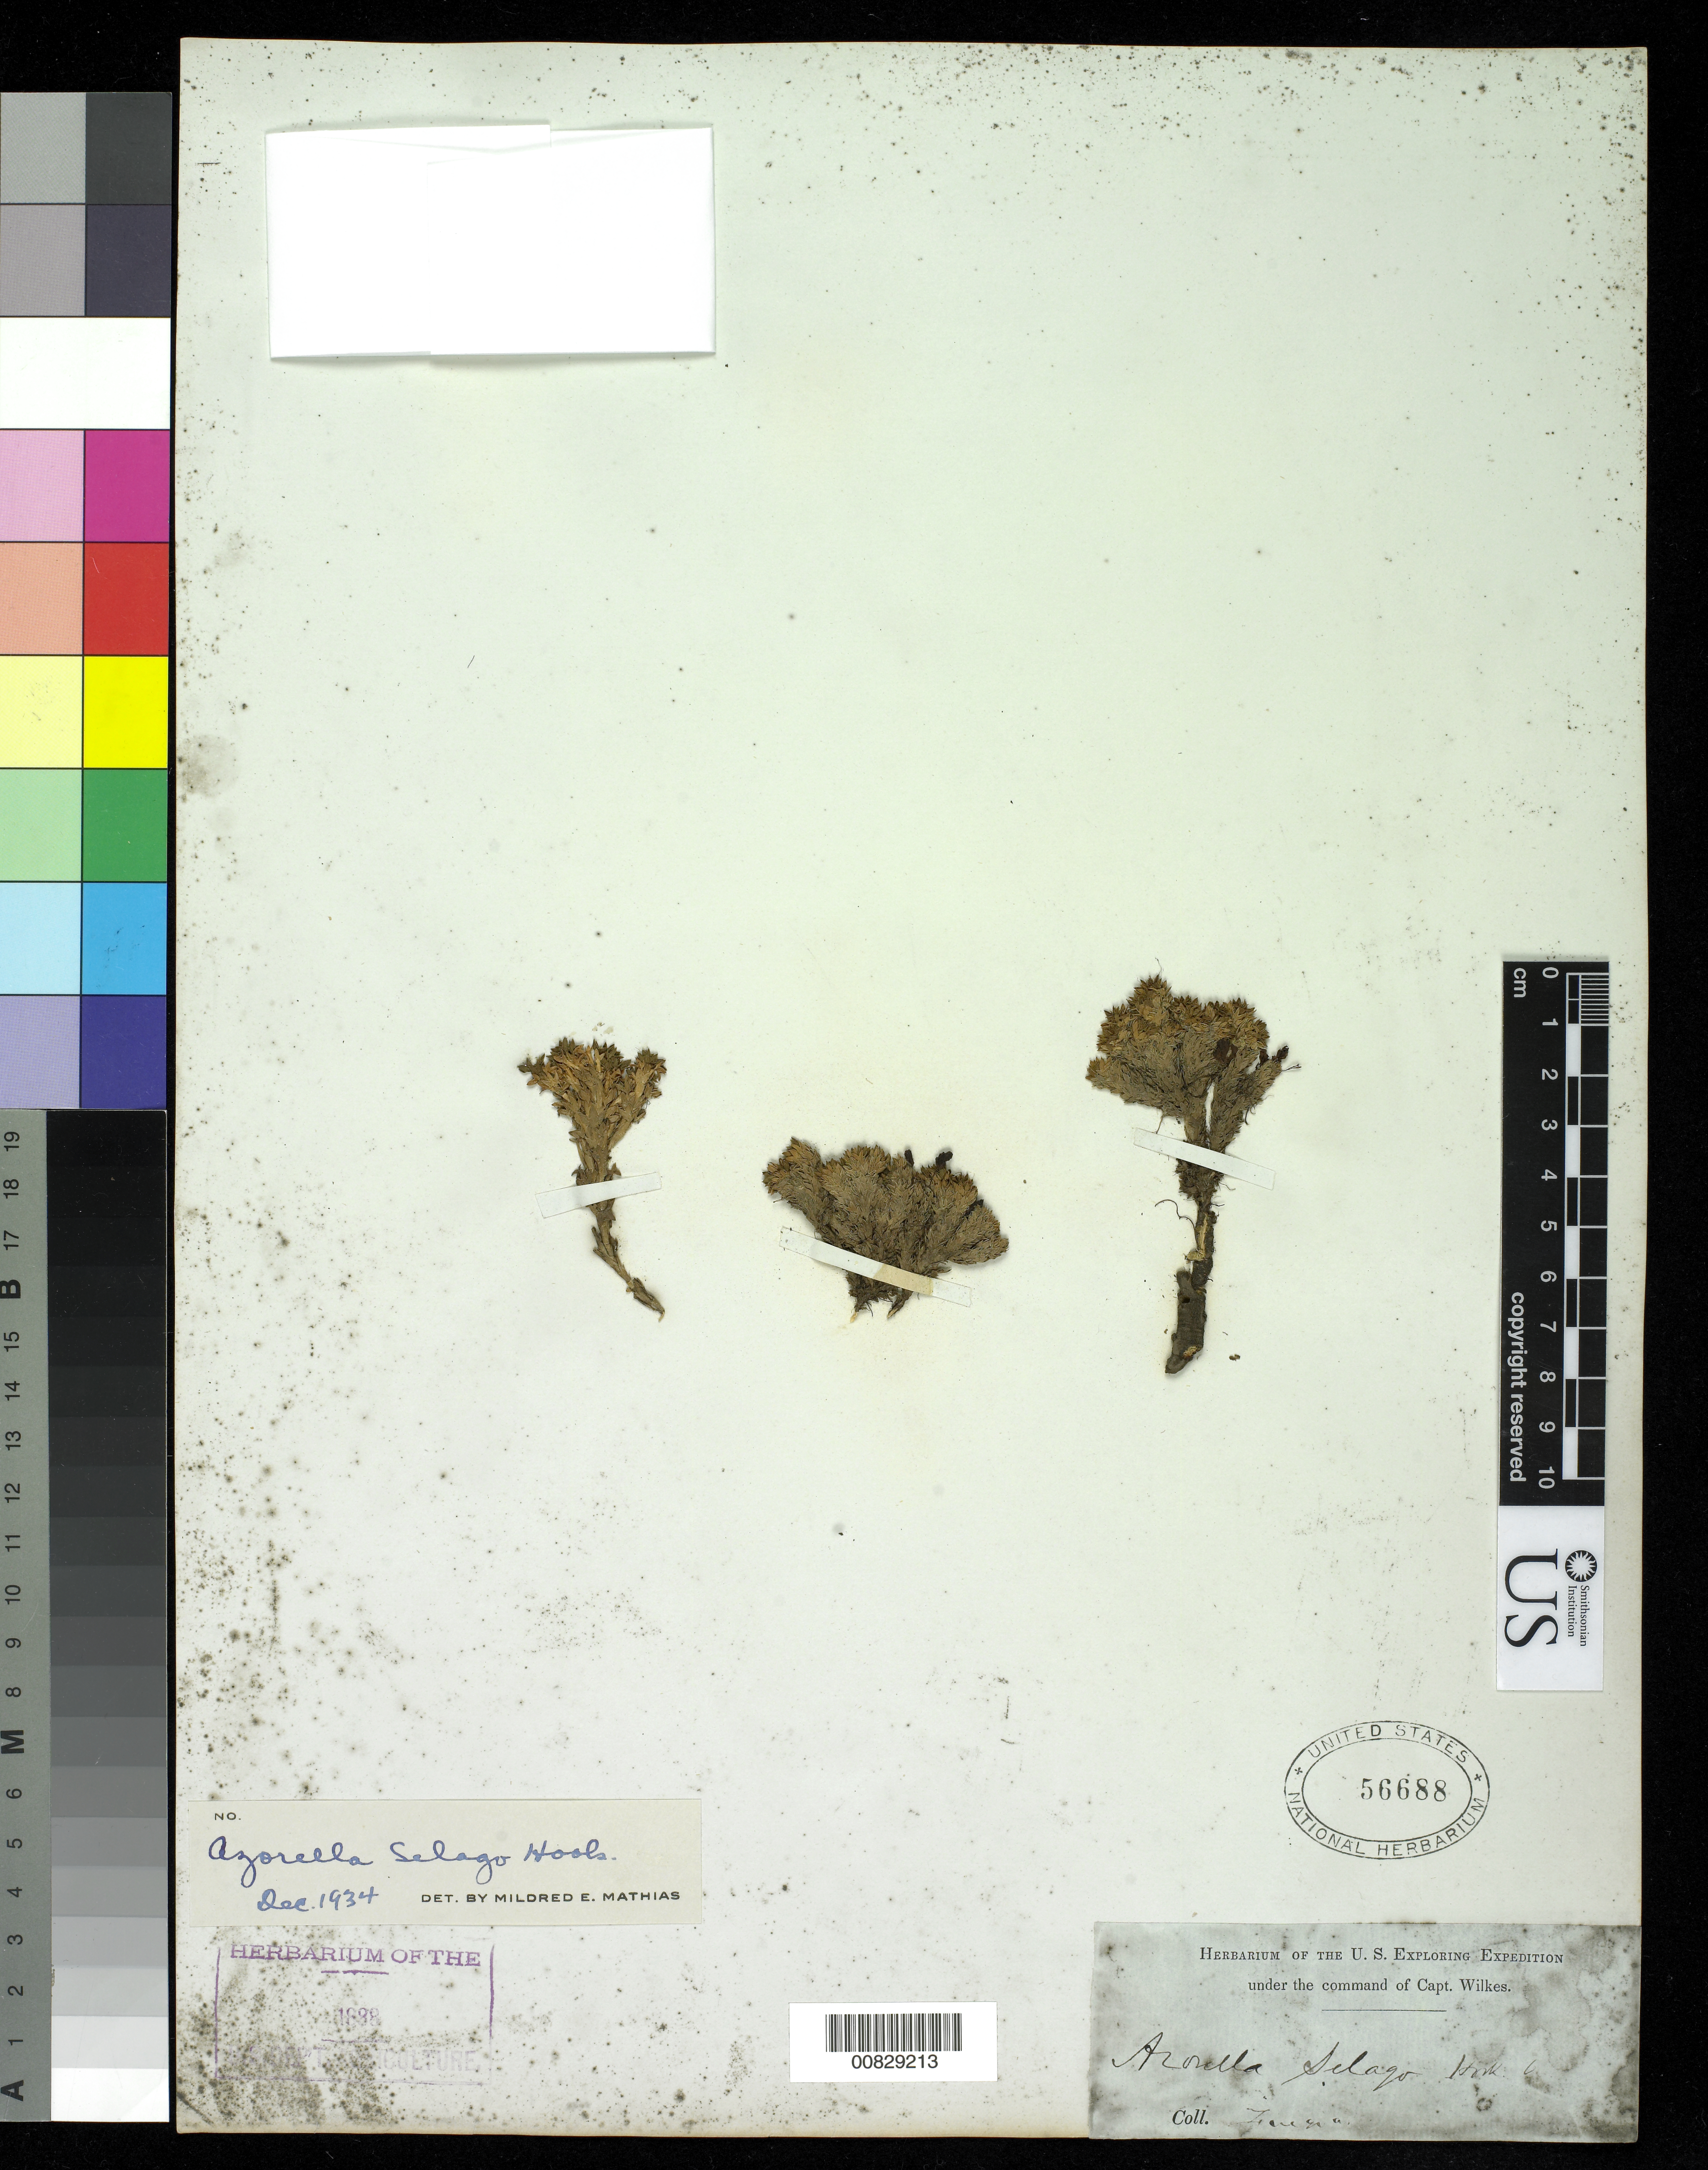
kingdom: Plantae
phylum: Tracheophyta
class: Magnoliopsida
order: Apiales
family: Apiaceae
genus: Azorella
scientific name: Azorella selago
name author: Hook. f.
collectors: Wilkes Explor. Exped.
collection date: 1838/1842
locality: Fuegia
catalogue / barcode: US 56688